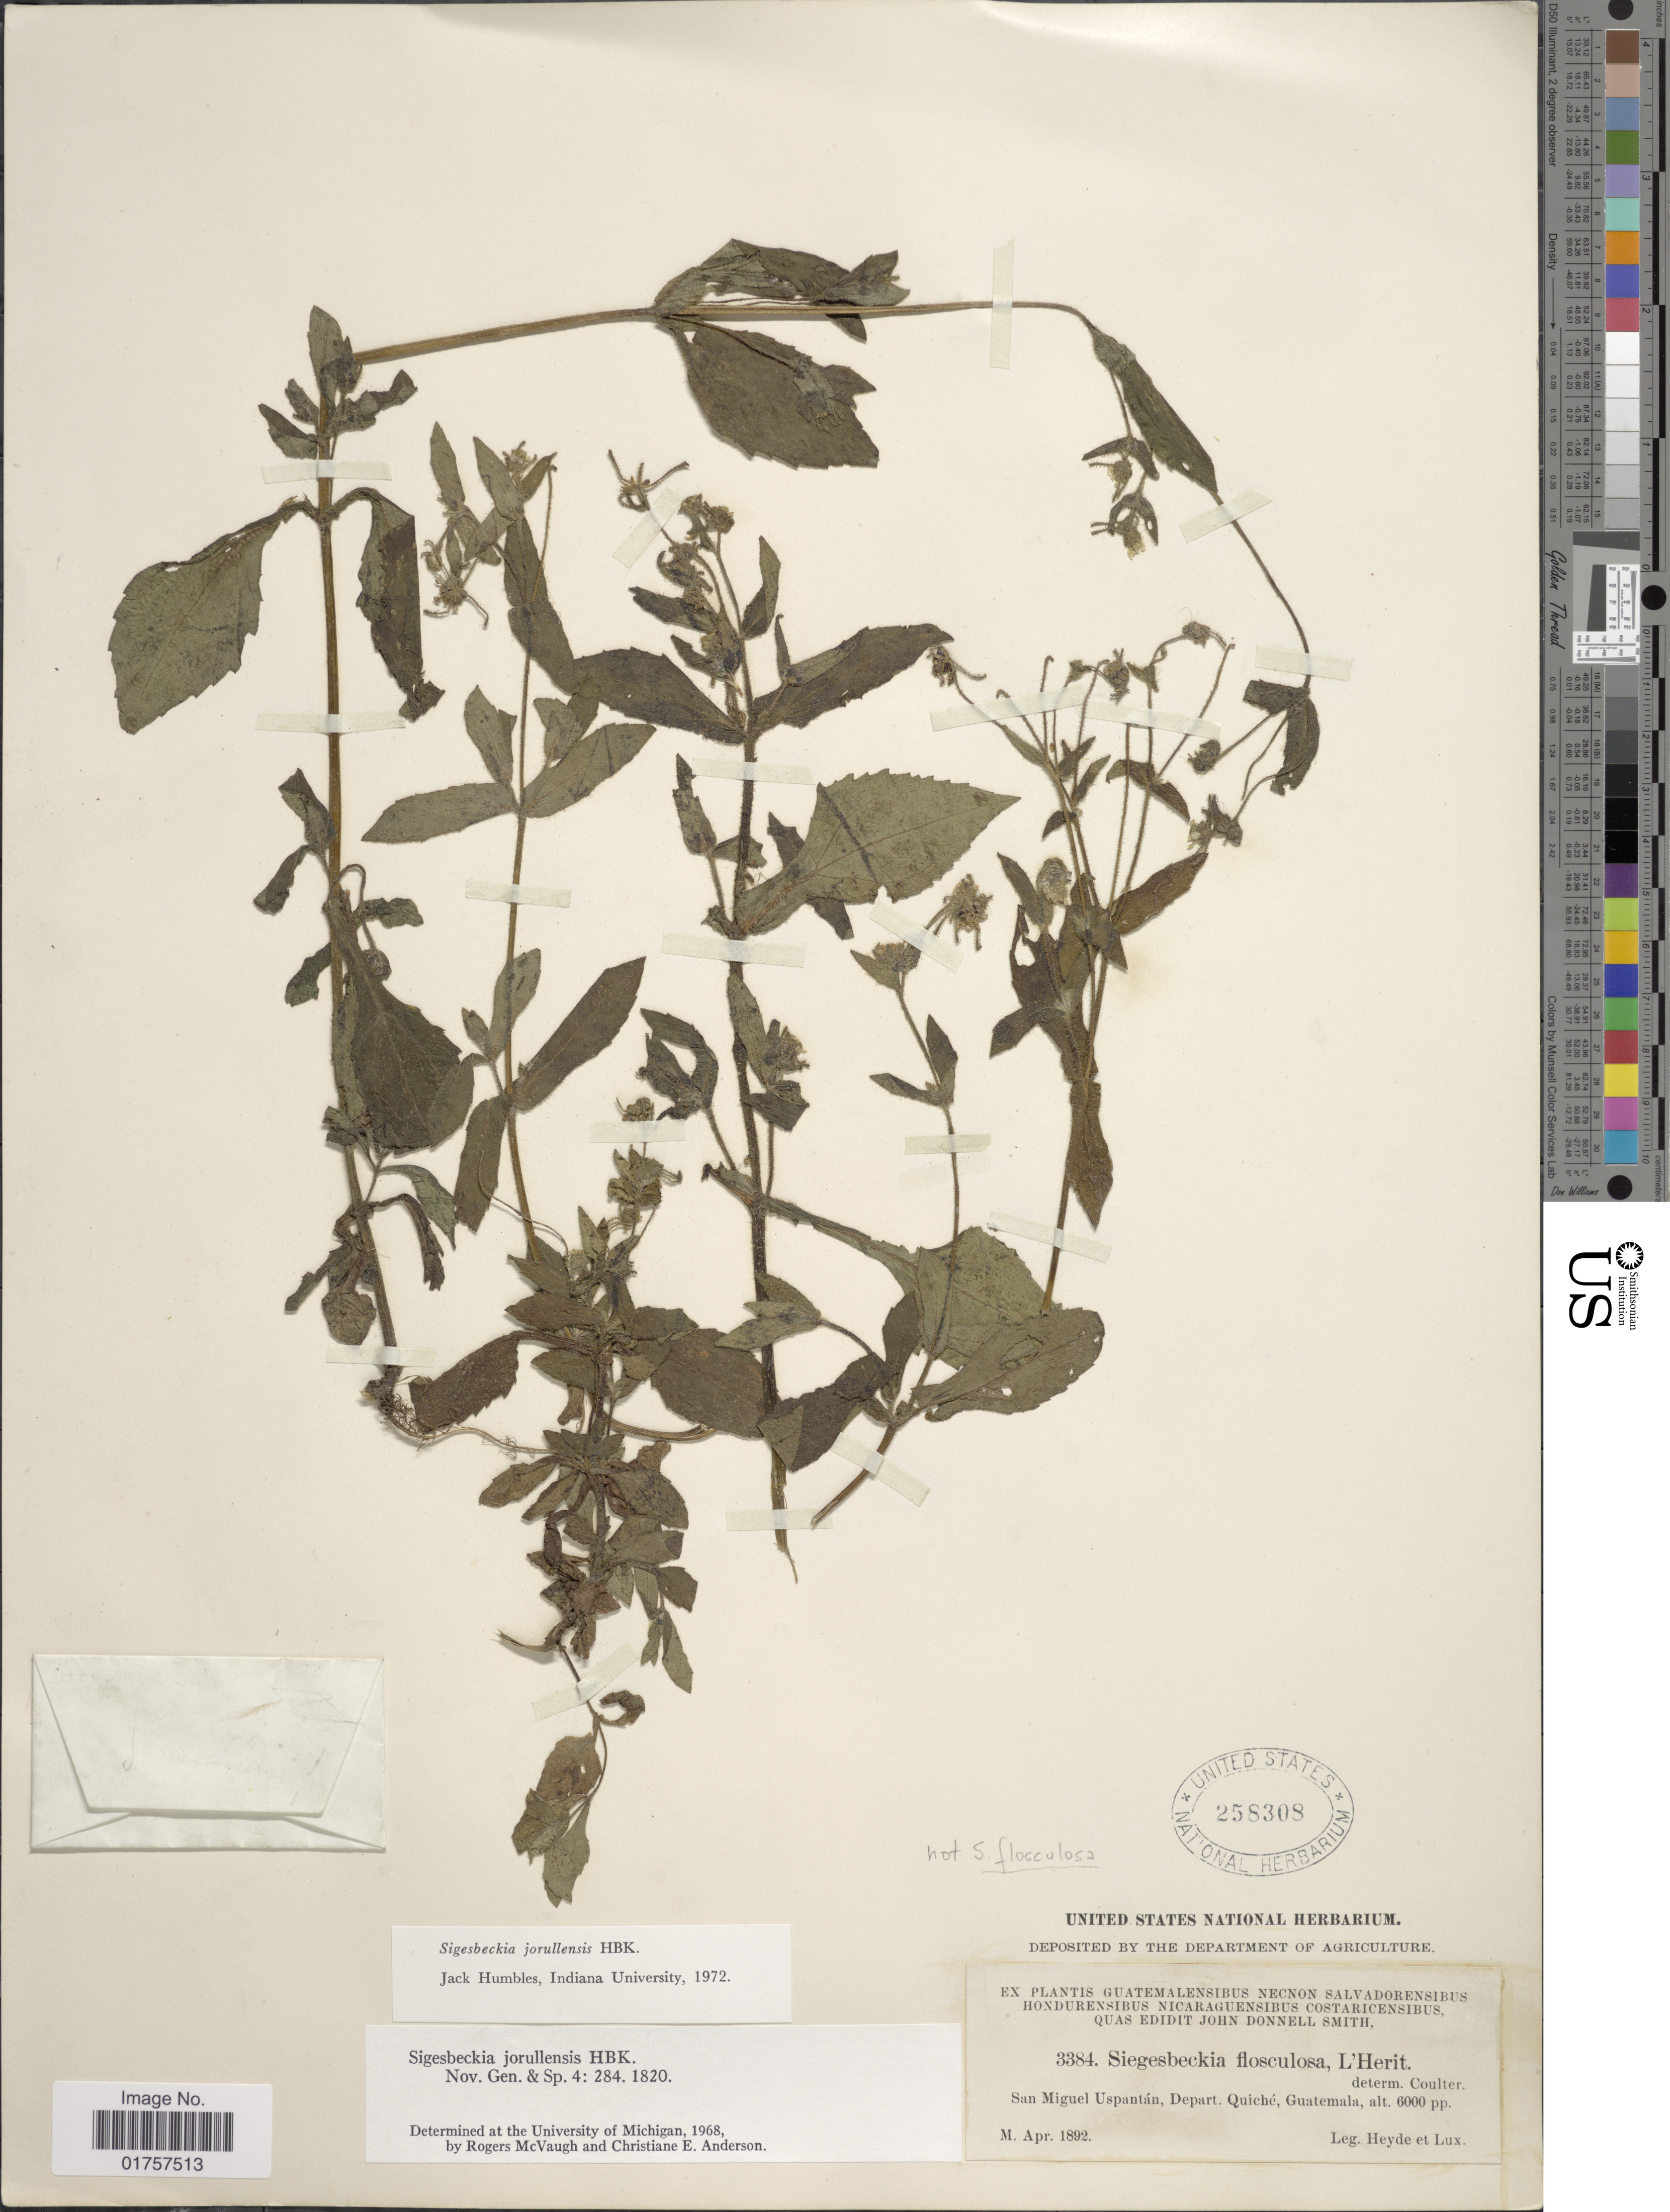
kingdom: Plantae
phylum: Tracheophyta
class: Magnoliopsida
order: Asterales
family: Asteraceae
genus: Sigesbeckia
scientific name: Sigesbeckia jorullensis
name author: Kunth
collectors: Heyde & Lux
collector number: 3384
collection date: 1892-04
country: Guatemala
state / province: El Quiché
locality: San Miguel Uspantán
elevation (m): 1829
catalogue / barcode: US 258308